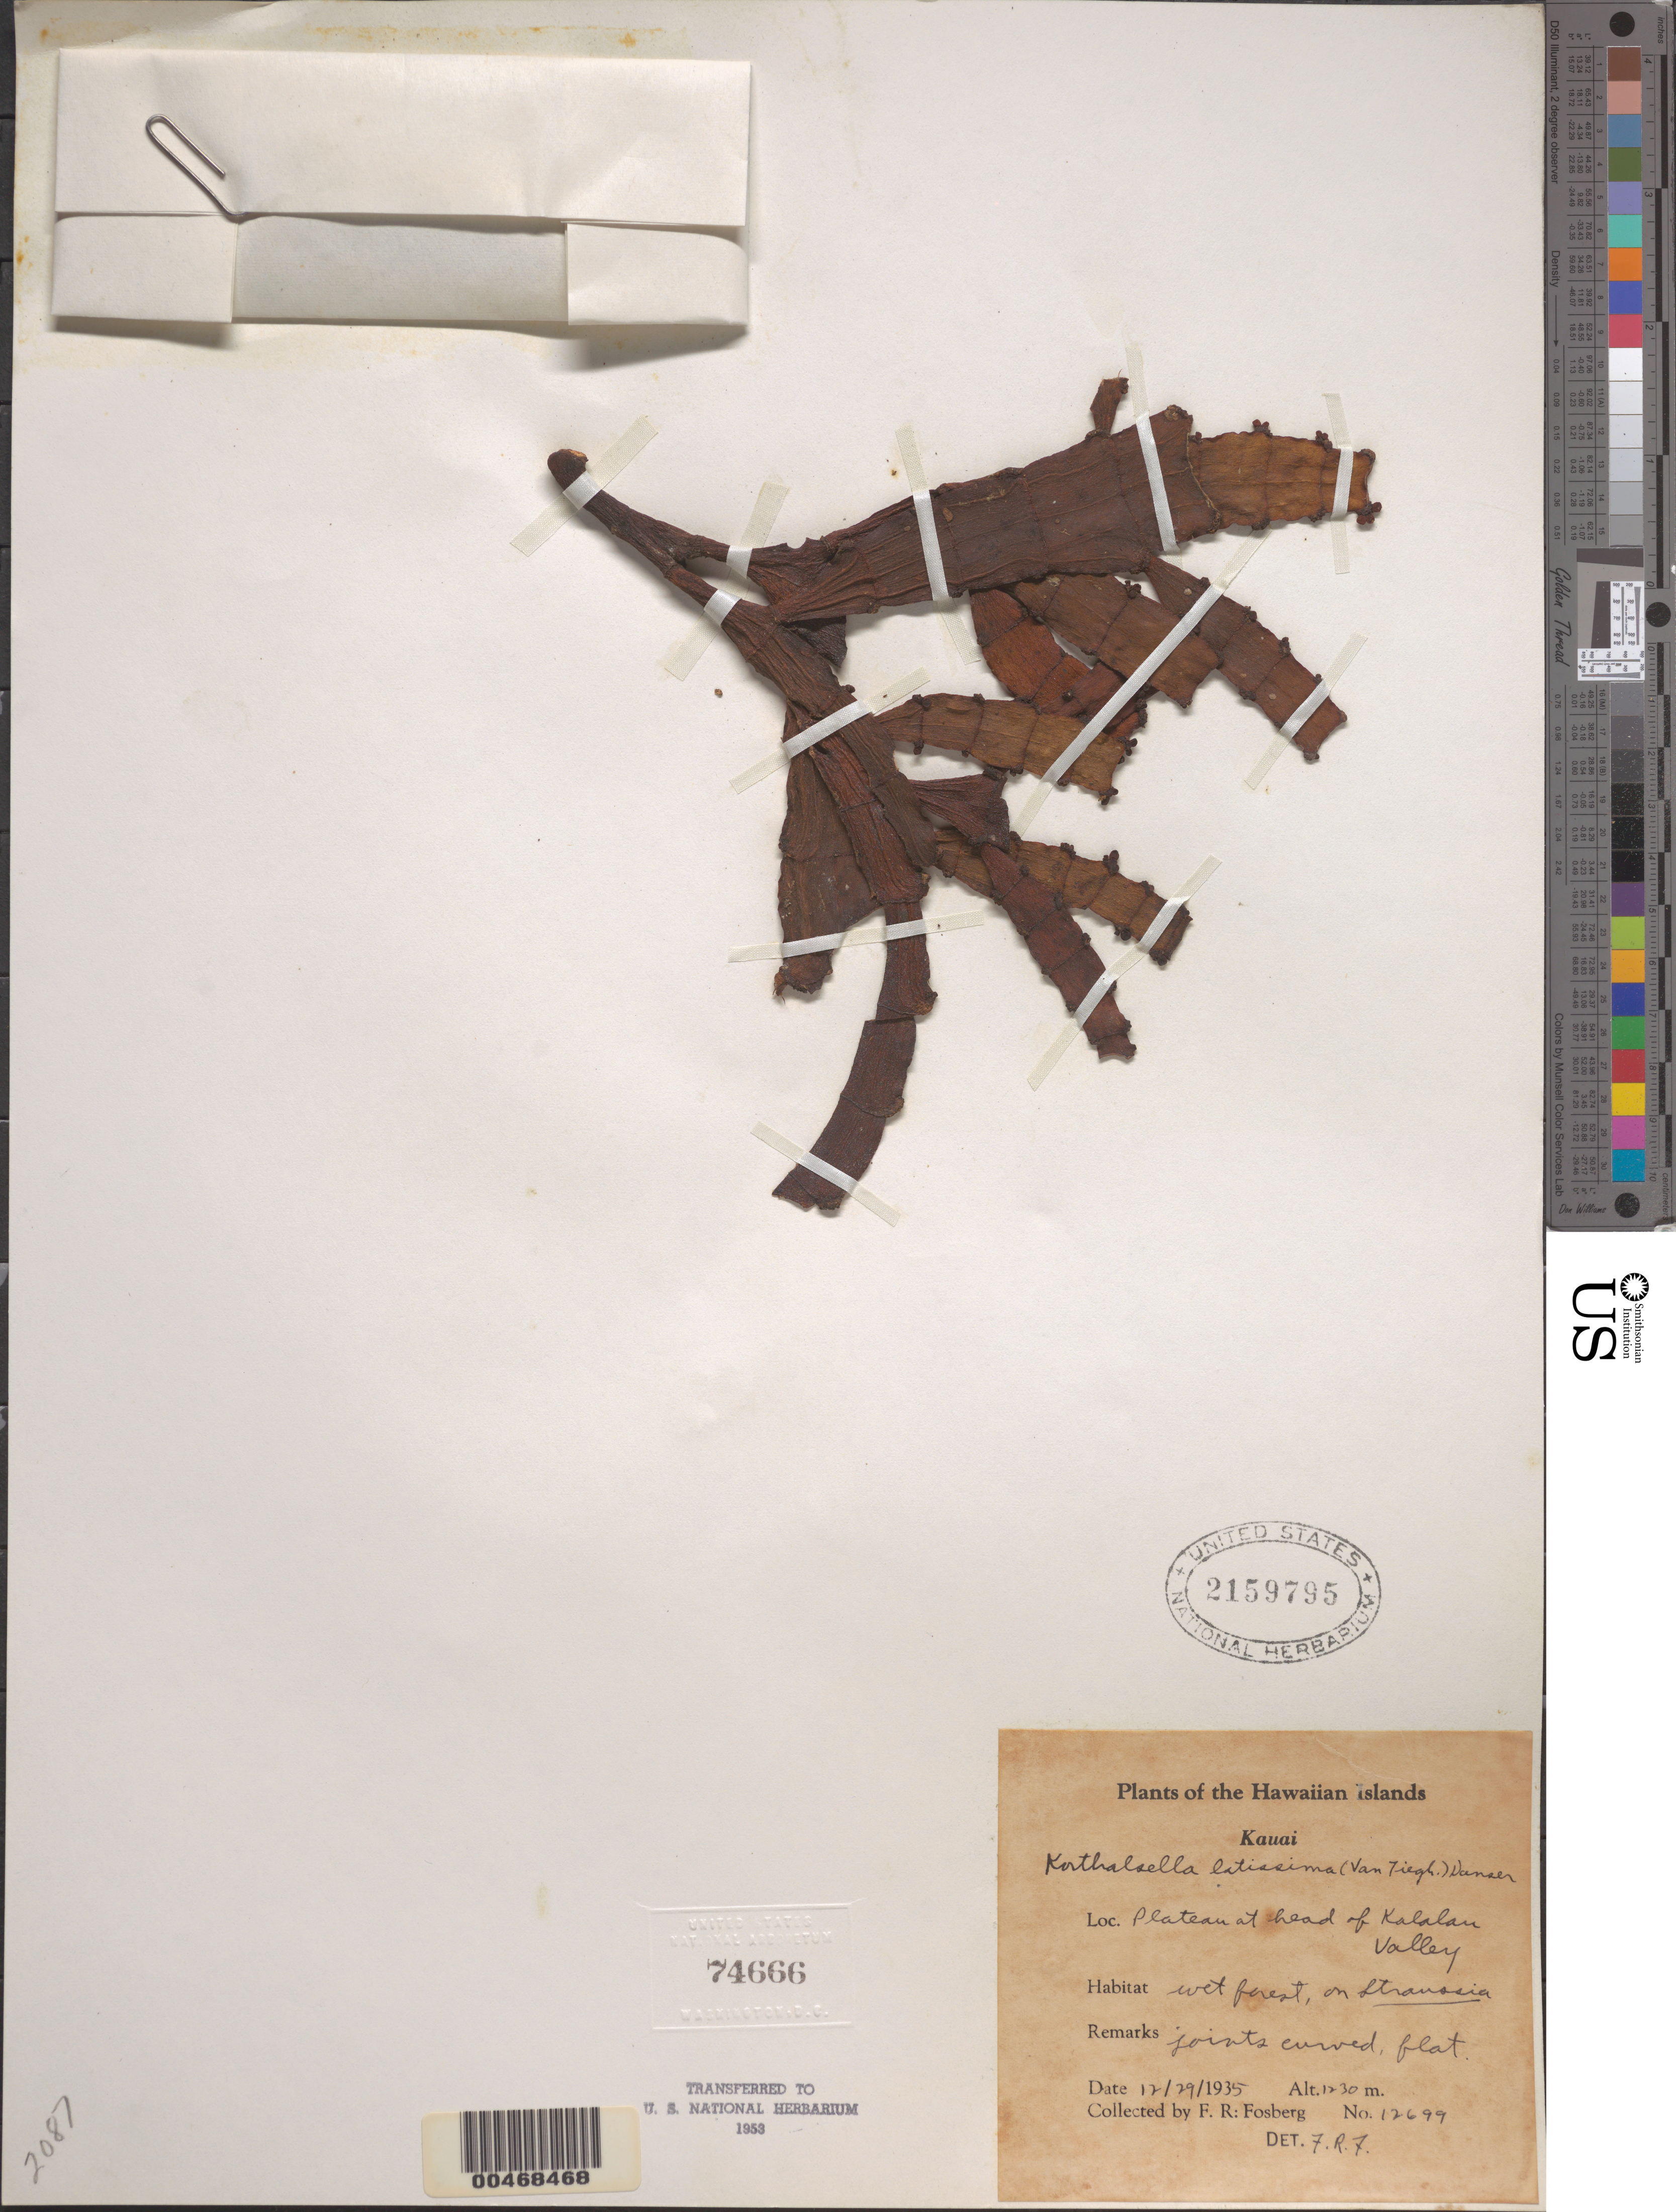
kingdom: Plantae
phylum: Tracheophyta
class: Magnoliopsida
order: Santalales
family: Viscaceae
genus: Korthalsella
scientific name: Korthalsella latissima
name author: (Tiegh.) Danser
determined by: Fosberg, F. R.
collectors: F. R. Fosberg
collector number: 12699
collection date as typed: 19 Dec 1935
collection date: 1935-12-19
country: United States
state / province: Hawaii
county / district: Kauai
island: Kaua'i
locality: Plateau at head of Kalalau Valley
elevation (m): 1230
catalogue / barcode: US 2159795